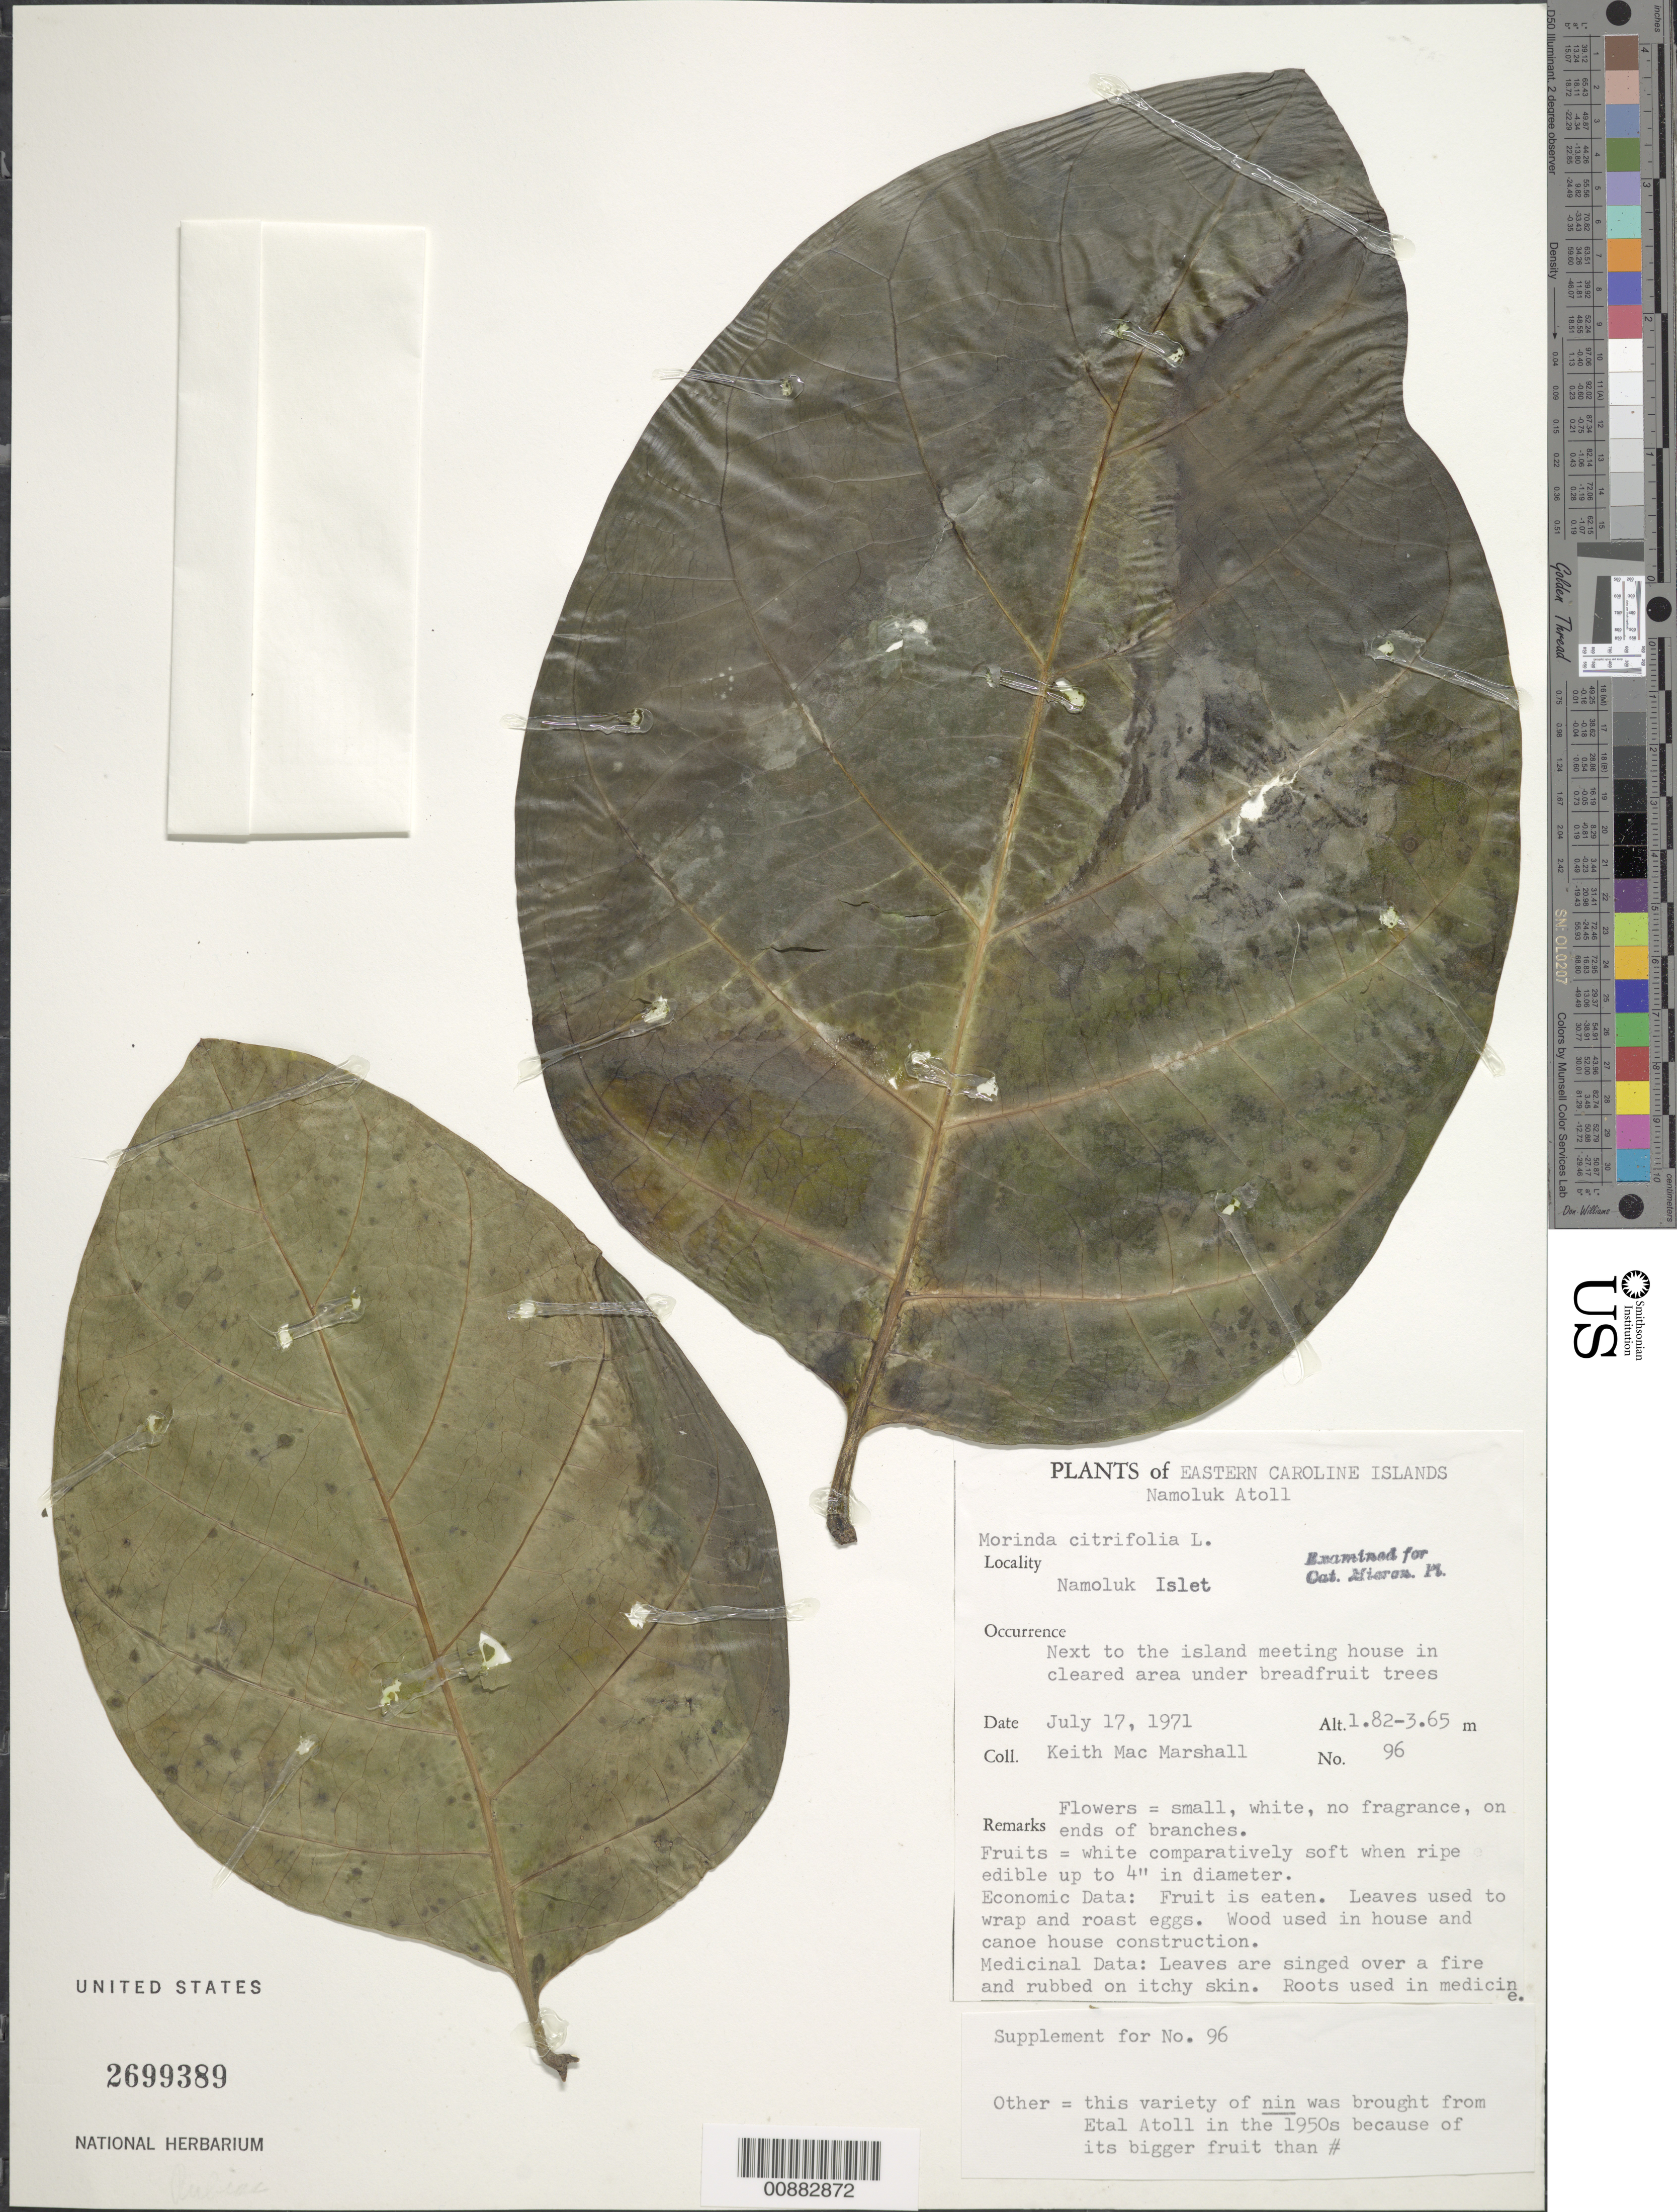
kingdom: Plantae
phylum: Tracheophyta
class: Magnoliopsida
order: Gentianales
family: Rubiaceae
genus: Morinda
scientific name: Morinda citrifolia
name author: L.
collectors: K. M. Marshall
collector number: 96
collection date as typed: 17 Jul 1971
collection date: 1971-07-17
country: Micronesia, Federated States of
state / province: Truk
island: Namokuk [Namoluk] Atoll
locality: Next to island meeting house.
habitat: Next to island meeting house in cleared area under breadfruit trees.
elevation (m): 1.82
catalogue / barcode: US 2699389